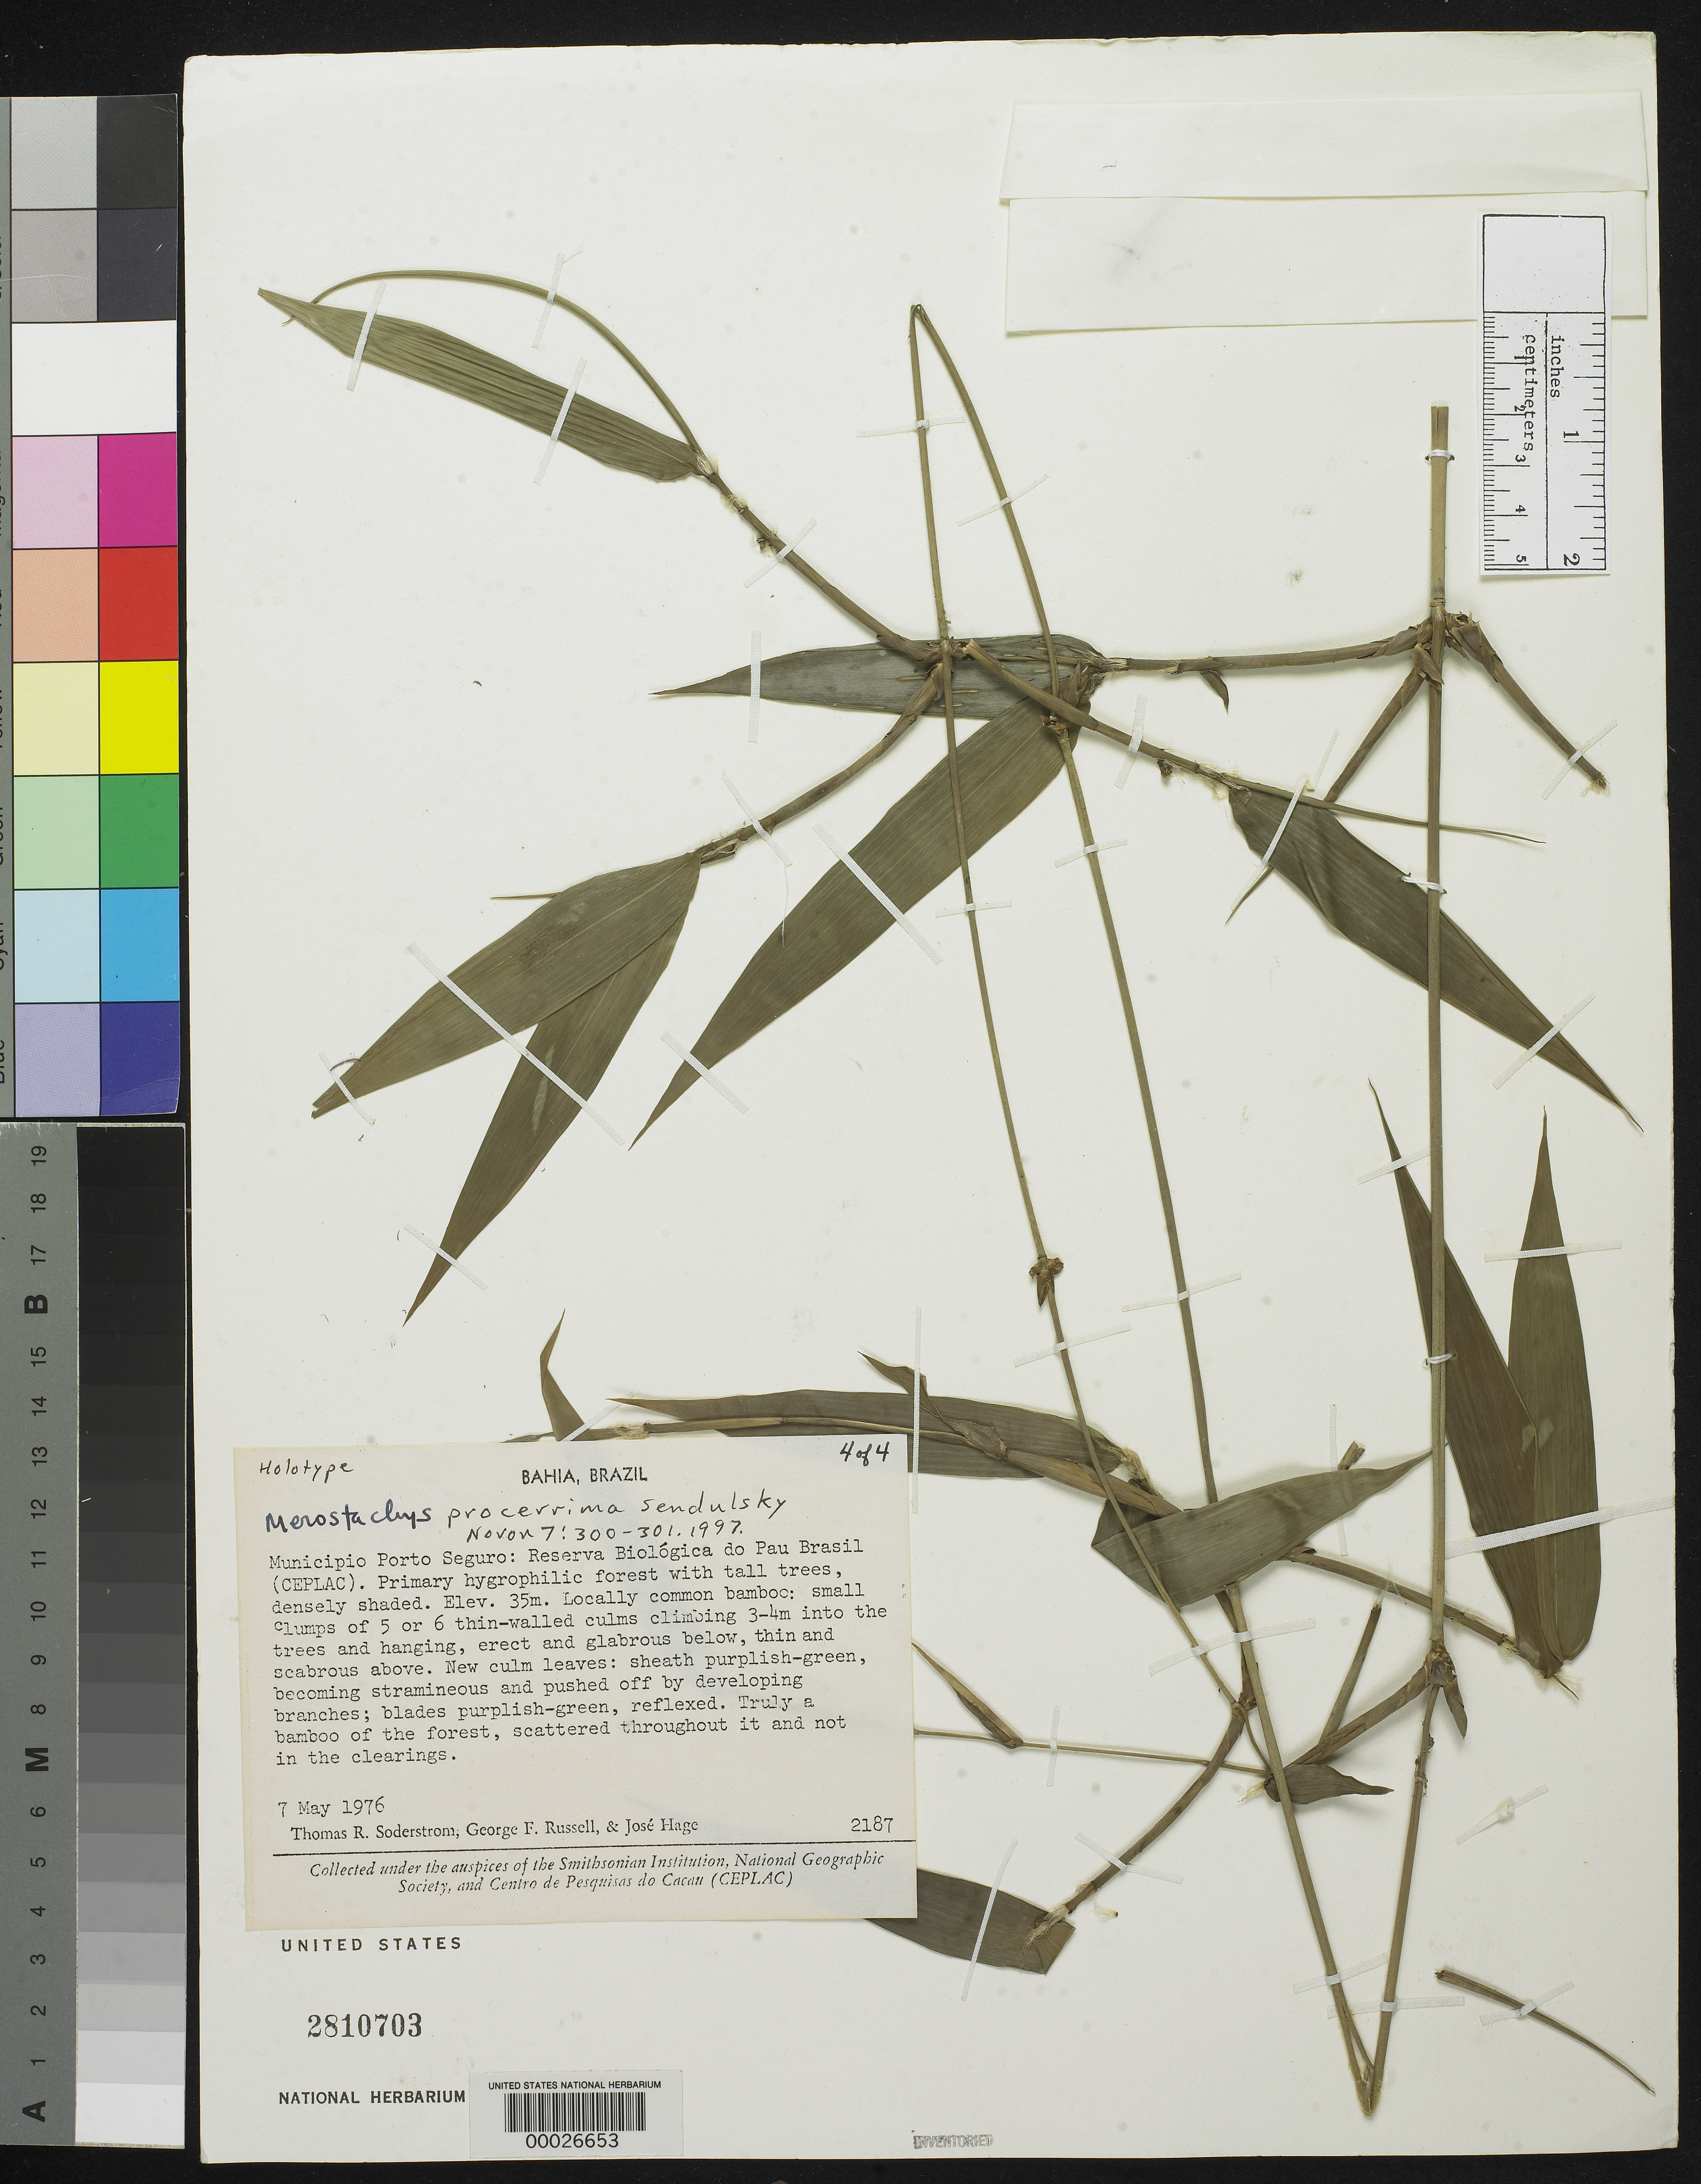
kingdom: Plantae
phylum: Tracheophyta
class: Liliopsida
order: Poales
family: Poaceae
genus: Merostachys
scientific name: Merostachys procerrima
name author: Send.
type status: Holotype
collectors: T. R. Soderstrom, G. Russell & J. Hage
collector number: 2187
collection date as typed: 07 May 1976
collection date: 1976-05-07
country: Brazil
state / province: Bahia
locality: Municipio Porto Seguro: Reserva Biológica do Pau Brasil (CEPLAC).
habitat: Primary hygrophilic forest with tall trees, densely shaded.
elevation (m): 35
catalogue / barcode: US 2810703